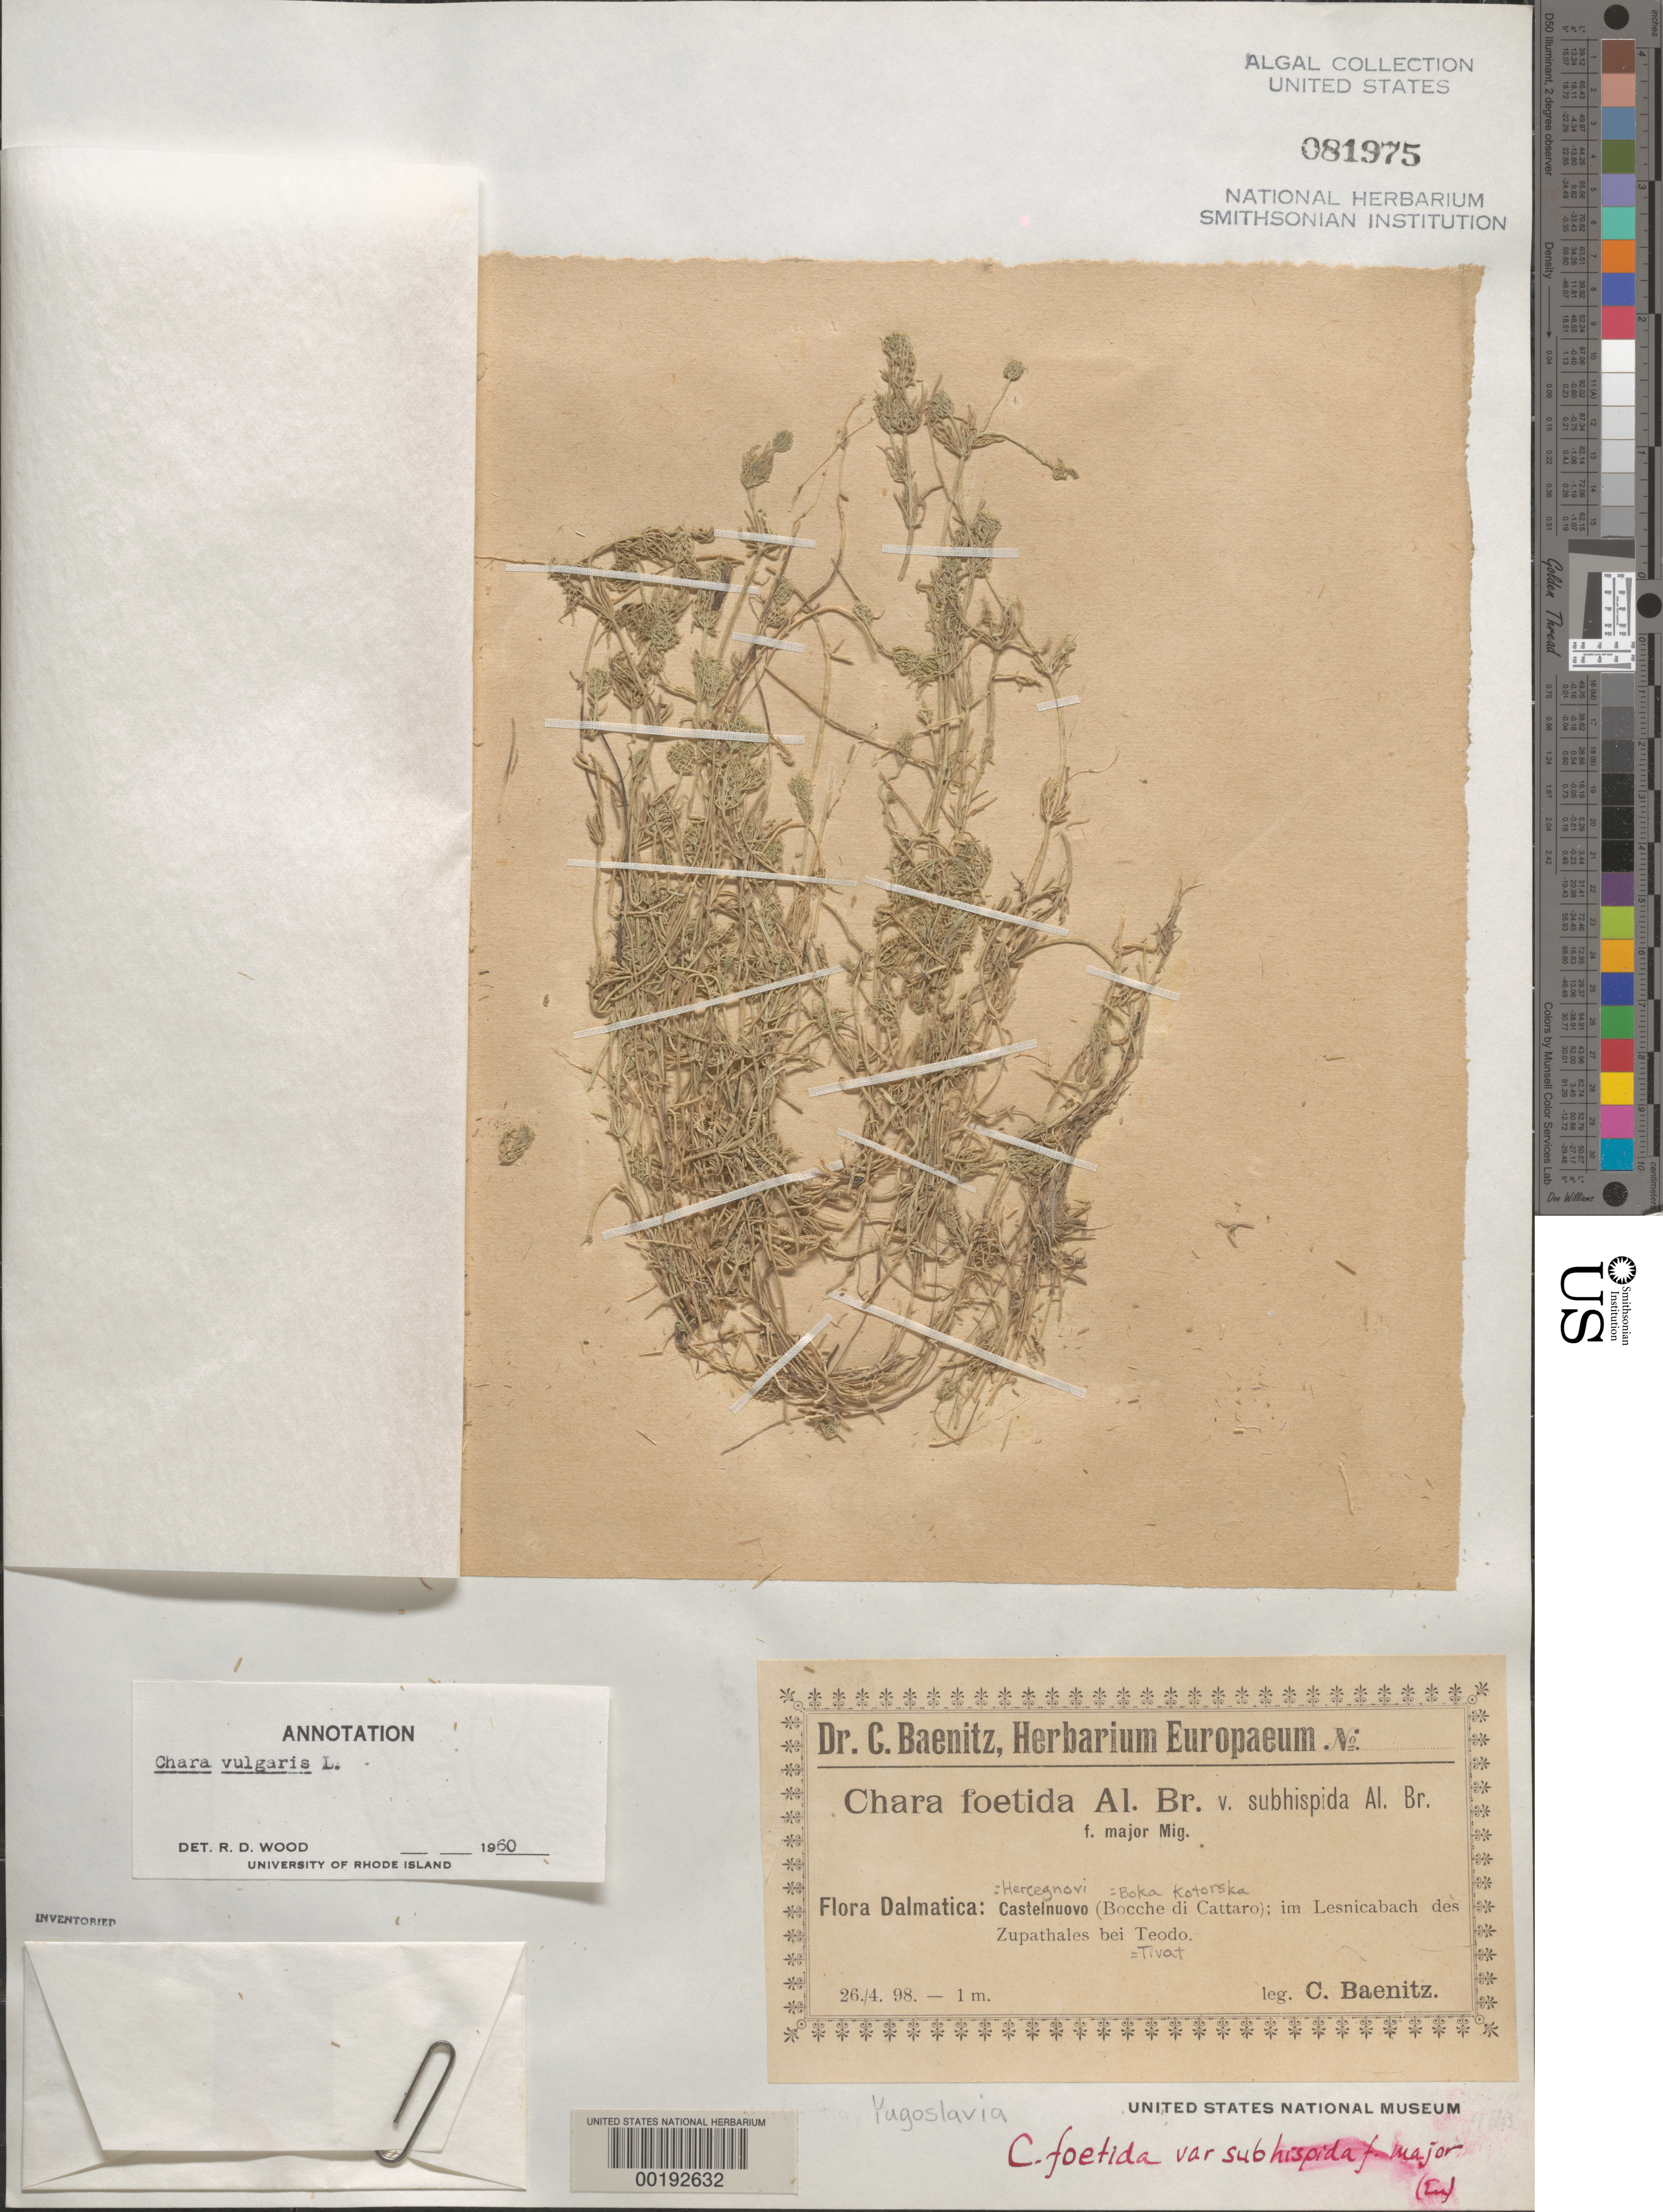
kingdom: Plantae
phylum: Charophyta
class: Charophyceae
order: Charales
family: Characeae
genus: Chara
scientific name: Chara vulgaris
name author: L.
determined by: Wood, R. D.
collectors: C. G. Baenitz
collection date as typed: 26 Apr 1898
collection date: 1898-04-26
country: Montenegro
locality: Lesnica, Brook Zupa near Tivat (Teodo), Hercegnovi (Castelnuovo), Boka Kotorska (Bocche di Cattaro)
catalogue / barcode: US 81975